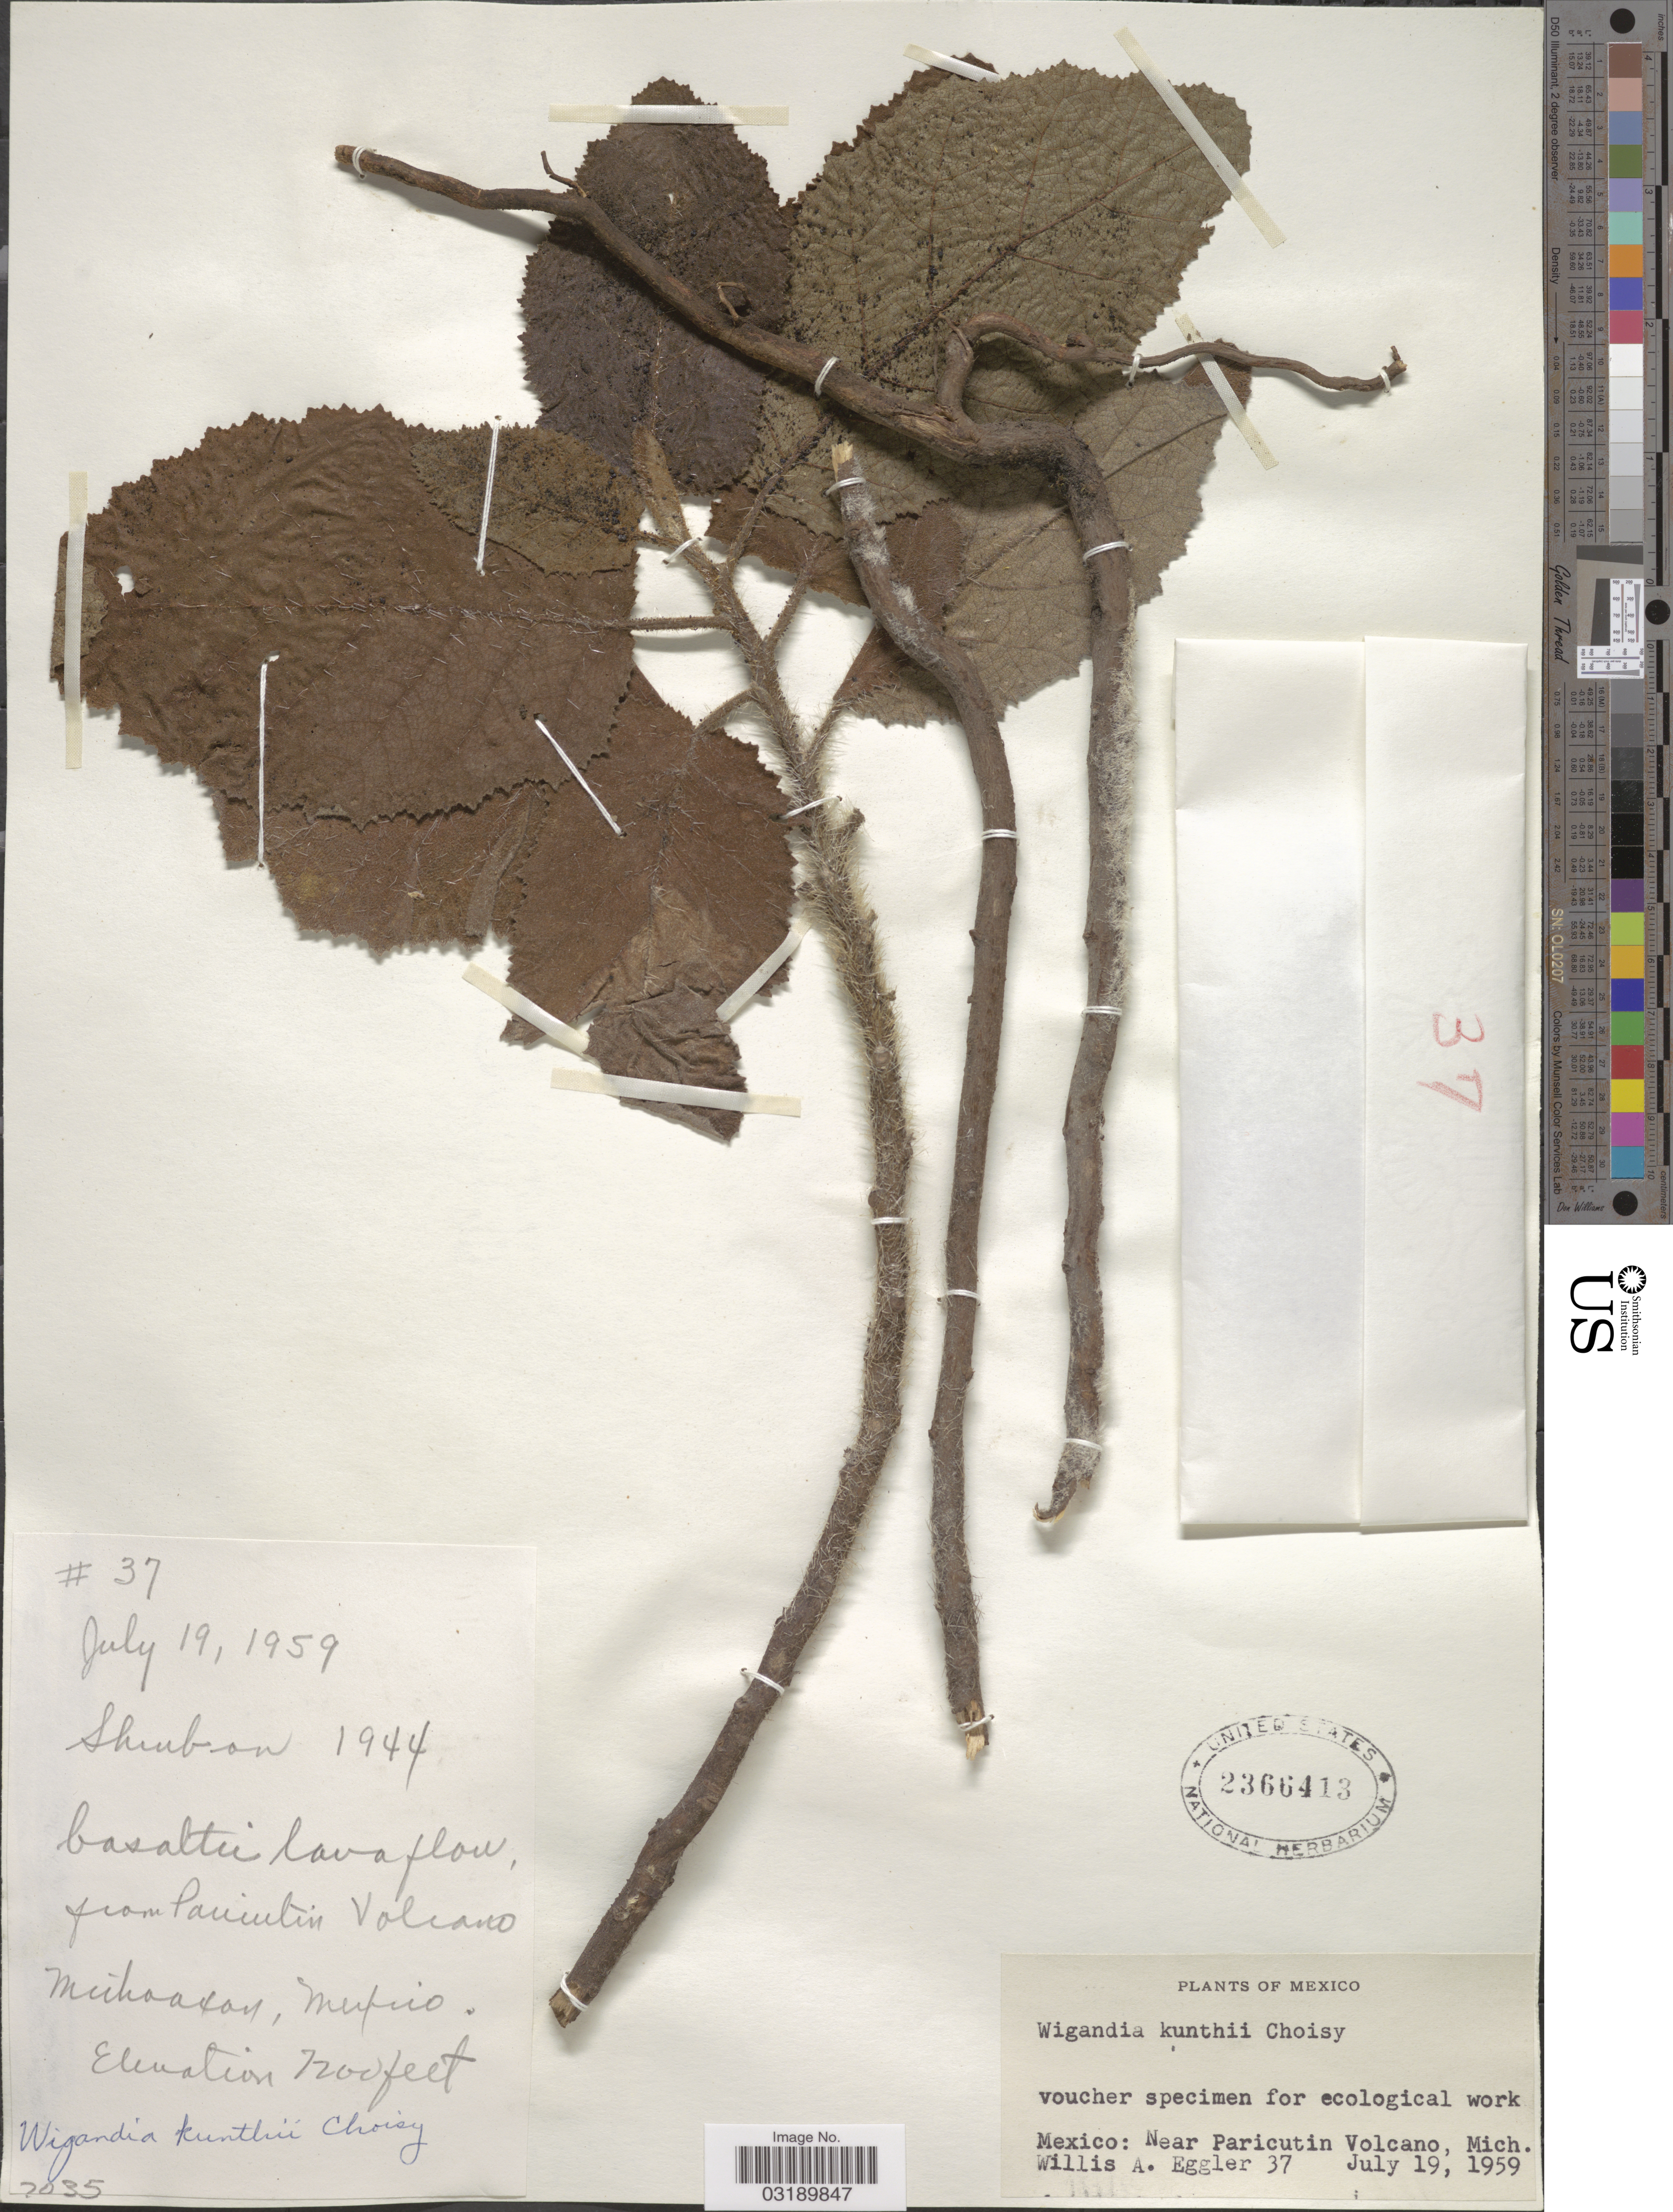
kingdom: Plantae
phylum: Tracheophyta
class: Magnoliopsida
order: Boraginales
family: Namaceae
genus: Wigandia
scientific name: Wigandia kunthii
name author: Choisy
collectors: W. A. Eggler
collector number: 37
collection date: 1959-07-19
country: Mexico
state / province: Michoacán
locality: Near Paricutin Volcano.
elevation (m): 2195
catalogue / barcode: US 2366413